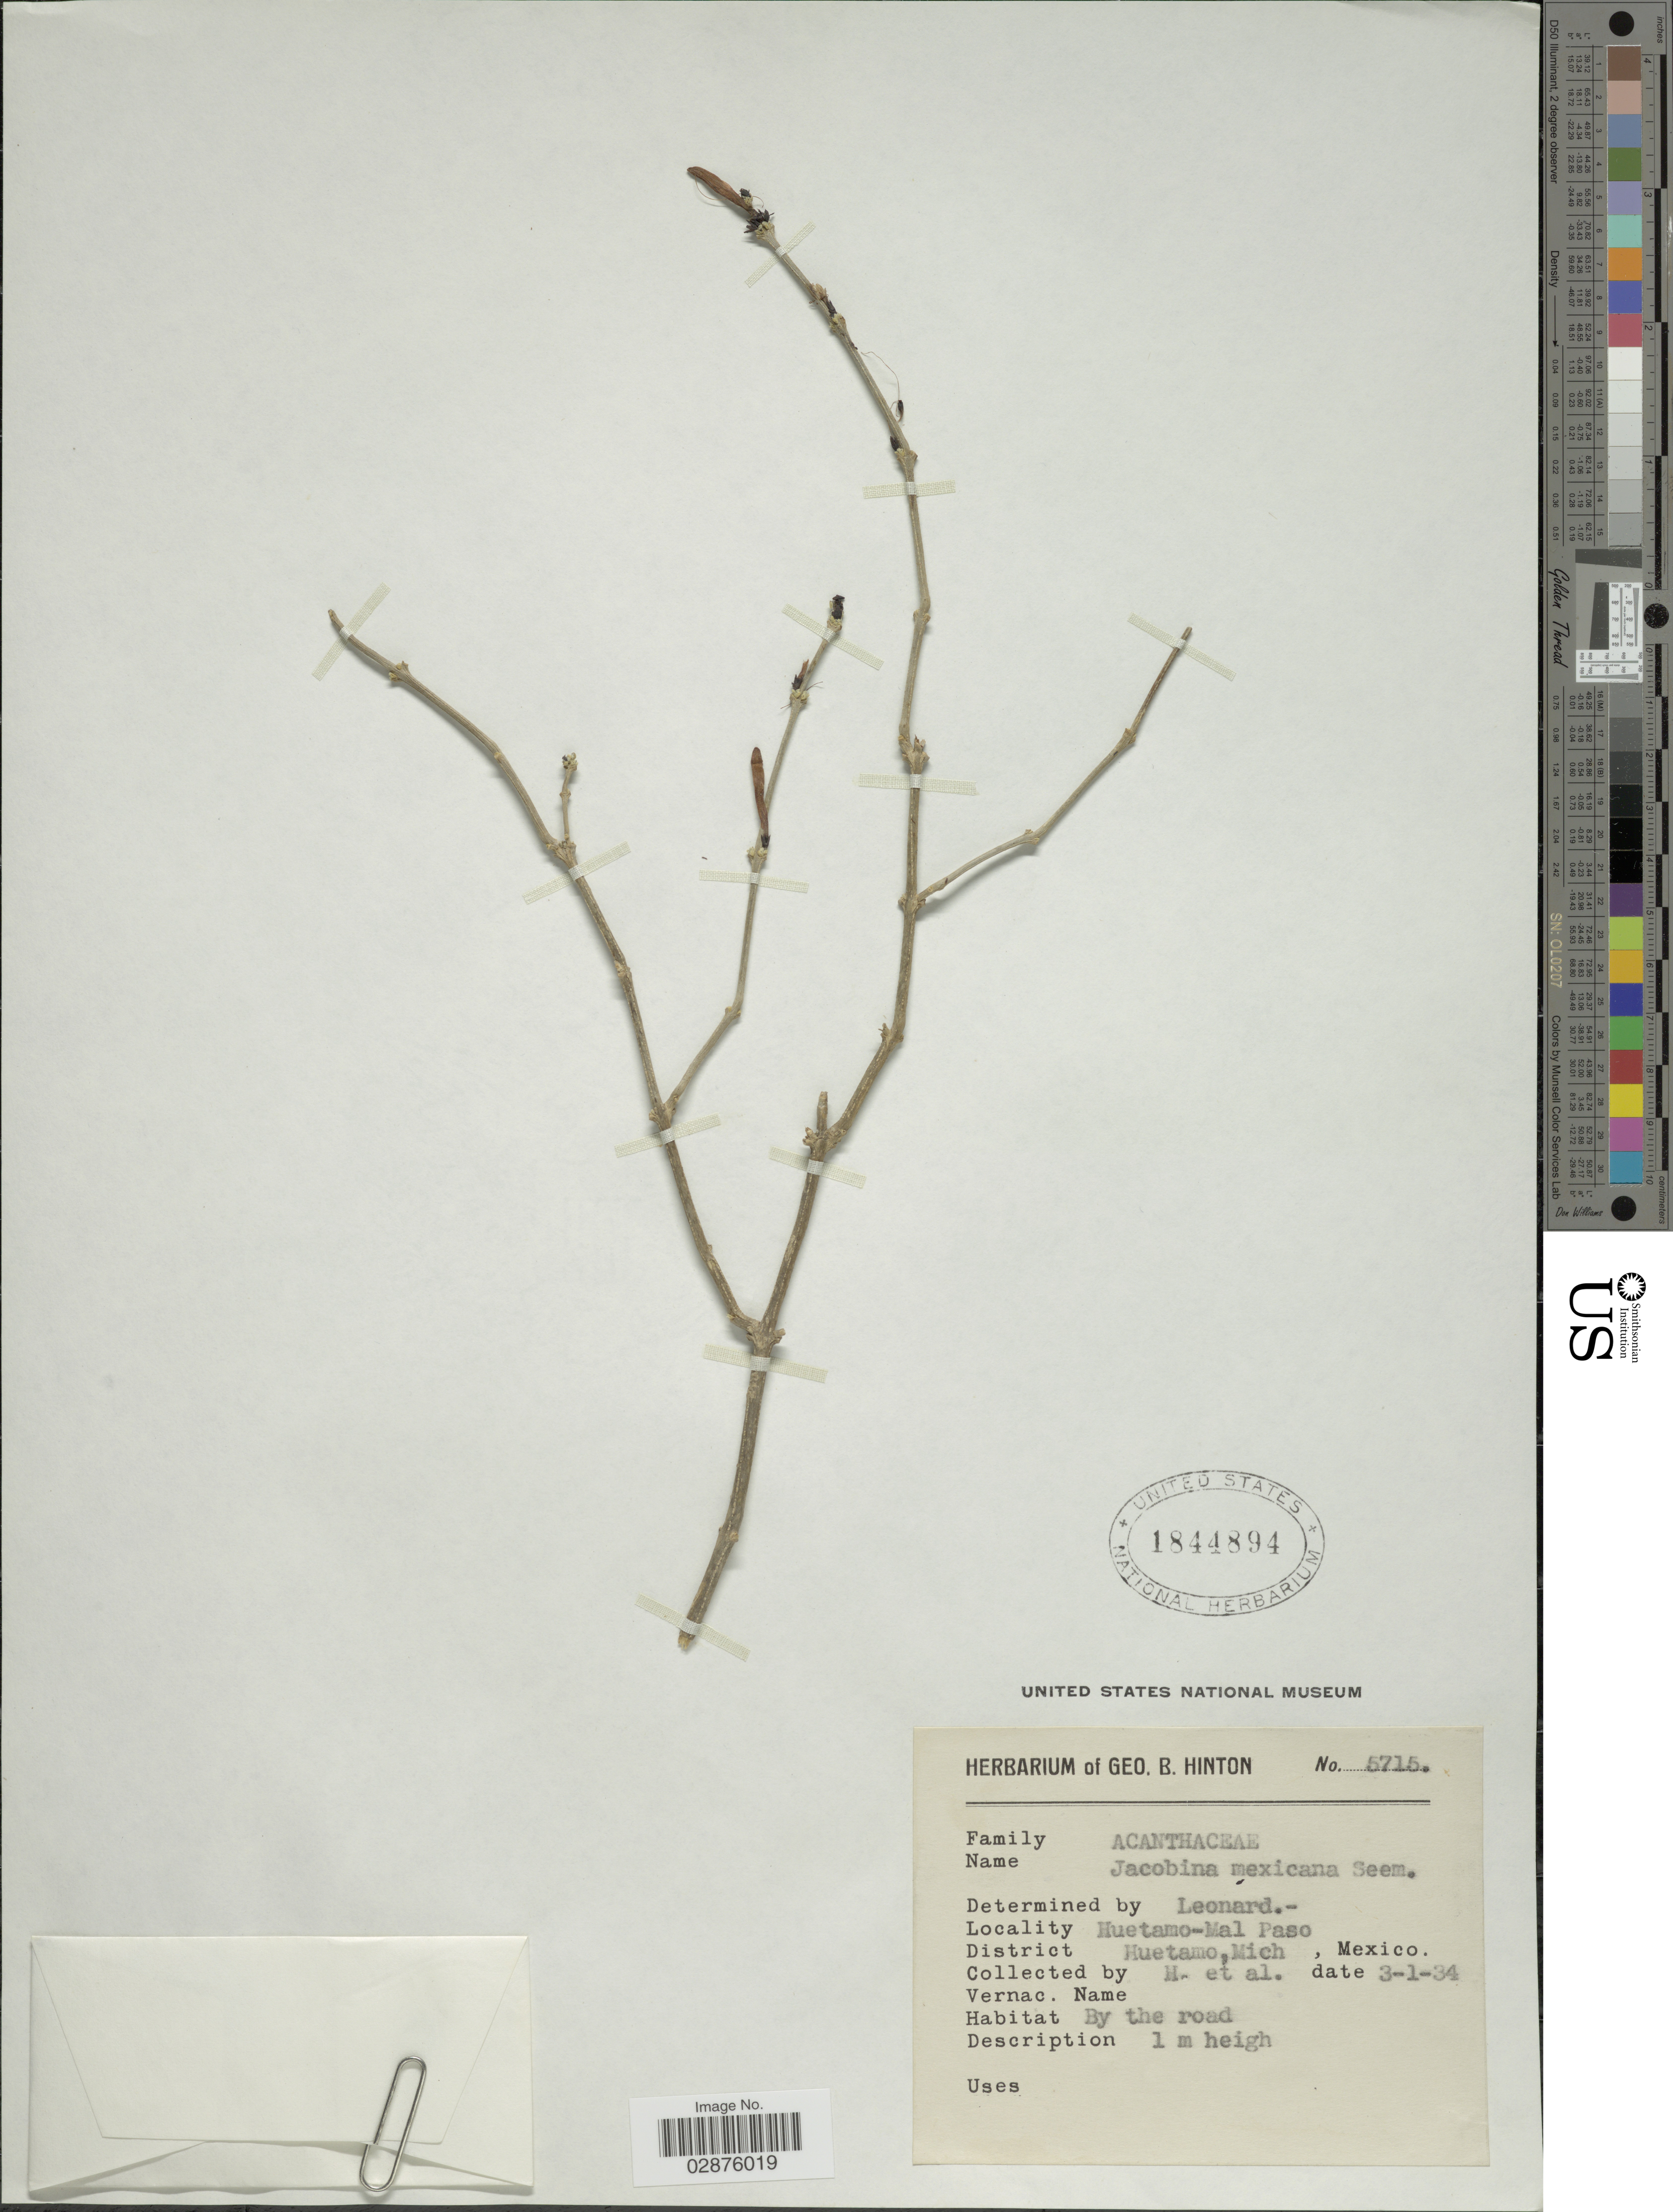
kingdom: Plantae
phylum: Tracheophyta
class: Magnoliopsida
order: Lamiales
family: Acanthaceae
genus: Justicia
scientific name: Justicia candicans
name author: (Nees) L.D. Benson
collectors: G. B. Hinton & et al.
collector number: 5715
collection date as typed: Transcribed d/m/y: 3/1/34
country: Mexico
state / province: Michoacán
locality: Huetamo-Mal Paso, Huetamo, Mich., Mexico.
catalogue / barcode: US 1844894